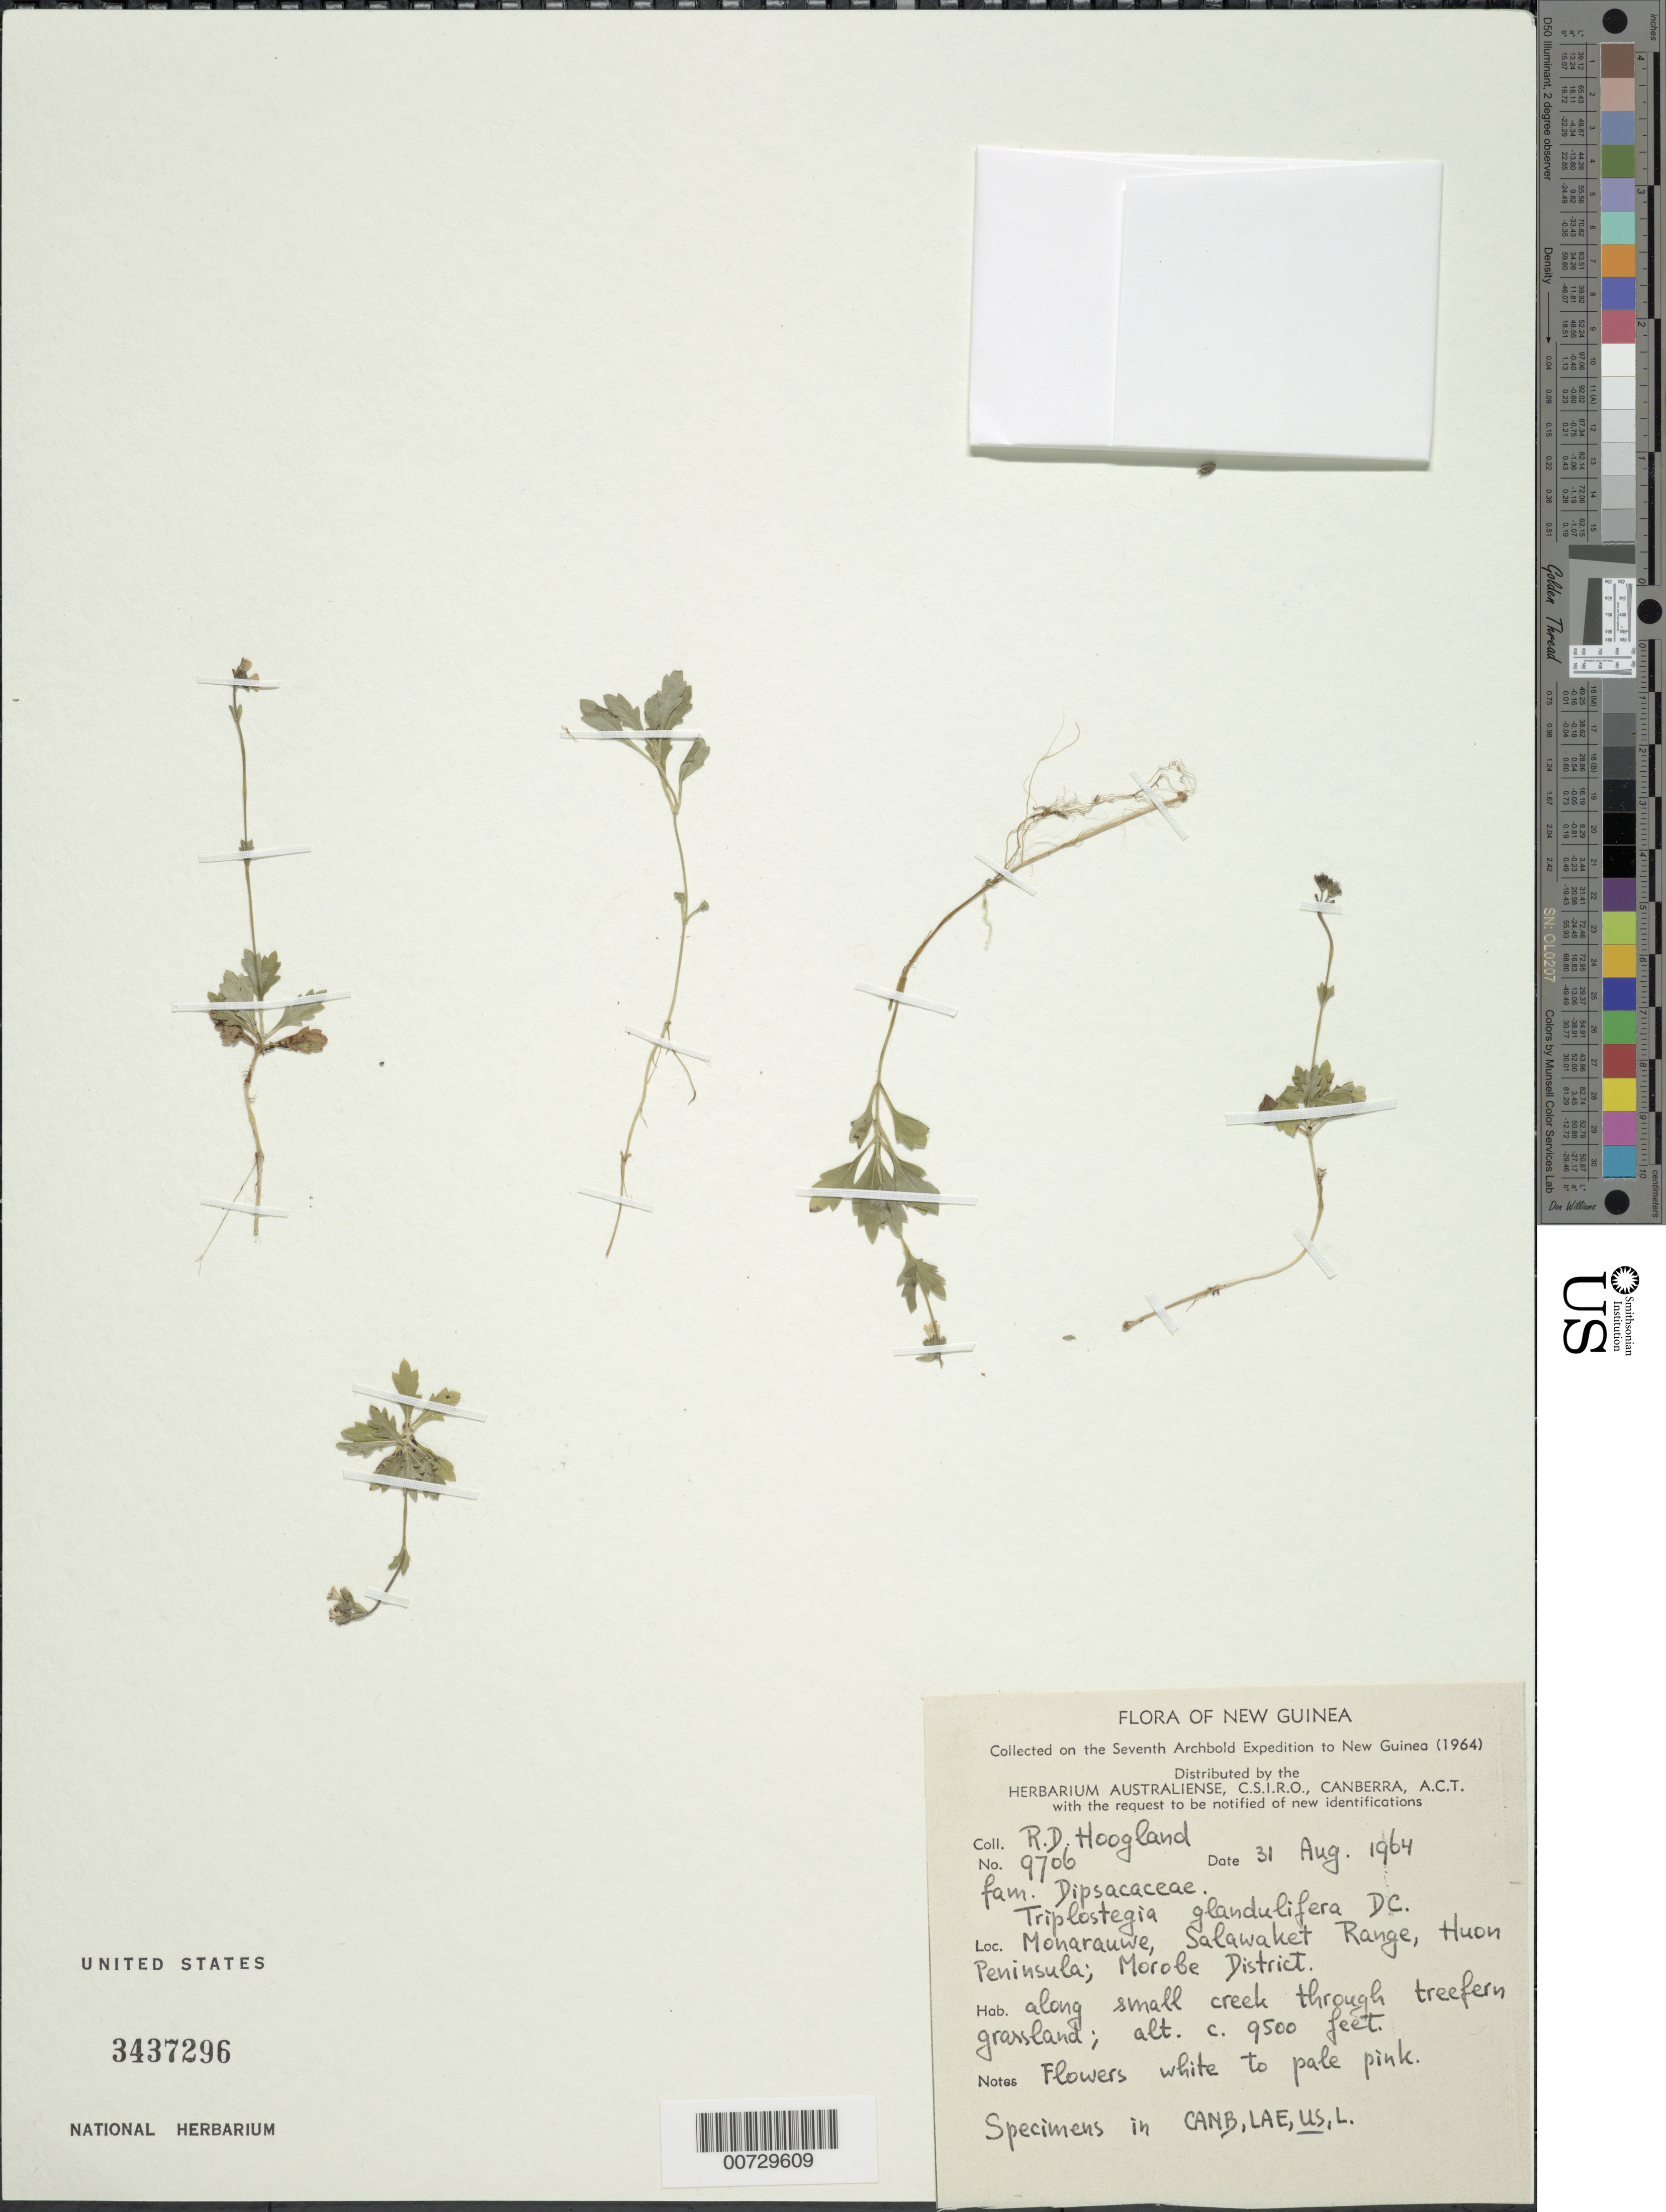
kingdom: Plantae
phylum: Tracheophyta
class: Magnoliopsida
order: Dipsacales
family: Caprifoliaceae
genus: Triplostegia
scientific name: Triplostegia grandulifera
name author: DC.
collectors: R. D. Hoogland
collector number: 9706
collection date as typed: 31 Aug 1964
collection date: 1964-08-31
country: Papua New Guinea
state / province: Morobe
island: New Guinea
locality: Monarauwe, Salawaket Range, Huon Peninsula.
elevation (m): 2896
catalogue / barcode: US 3437296